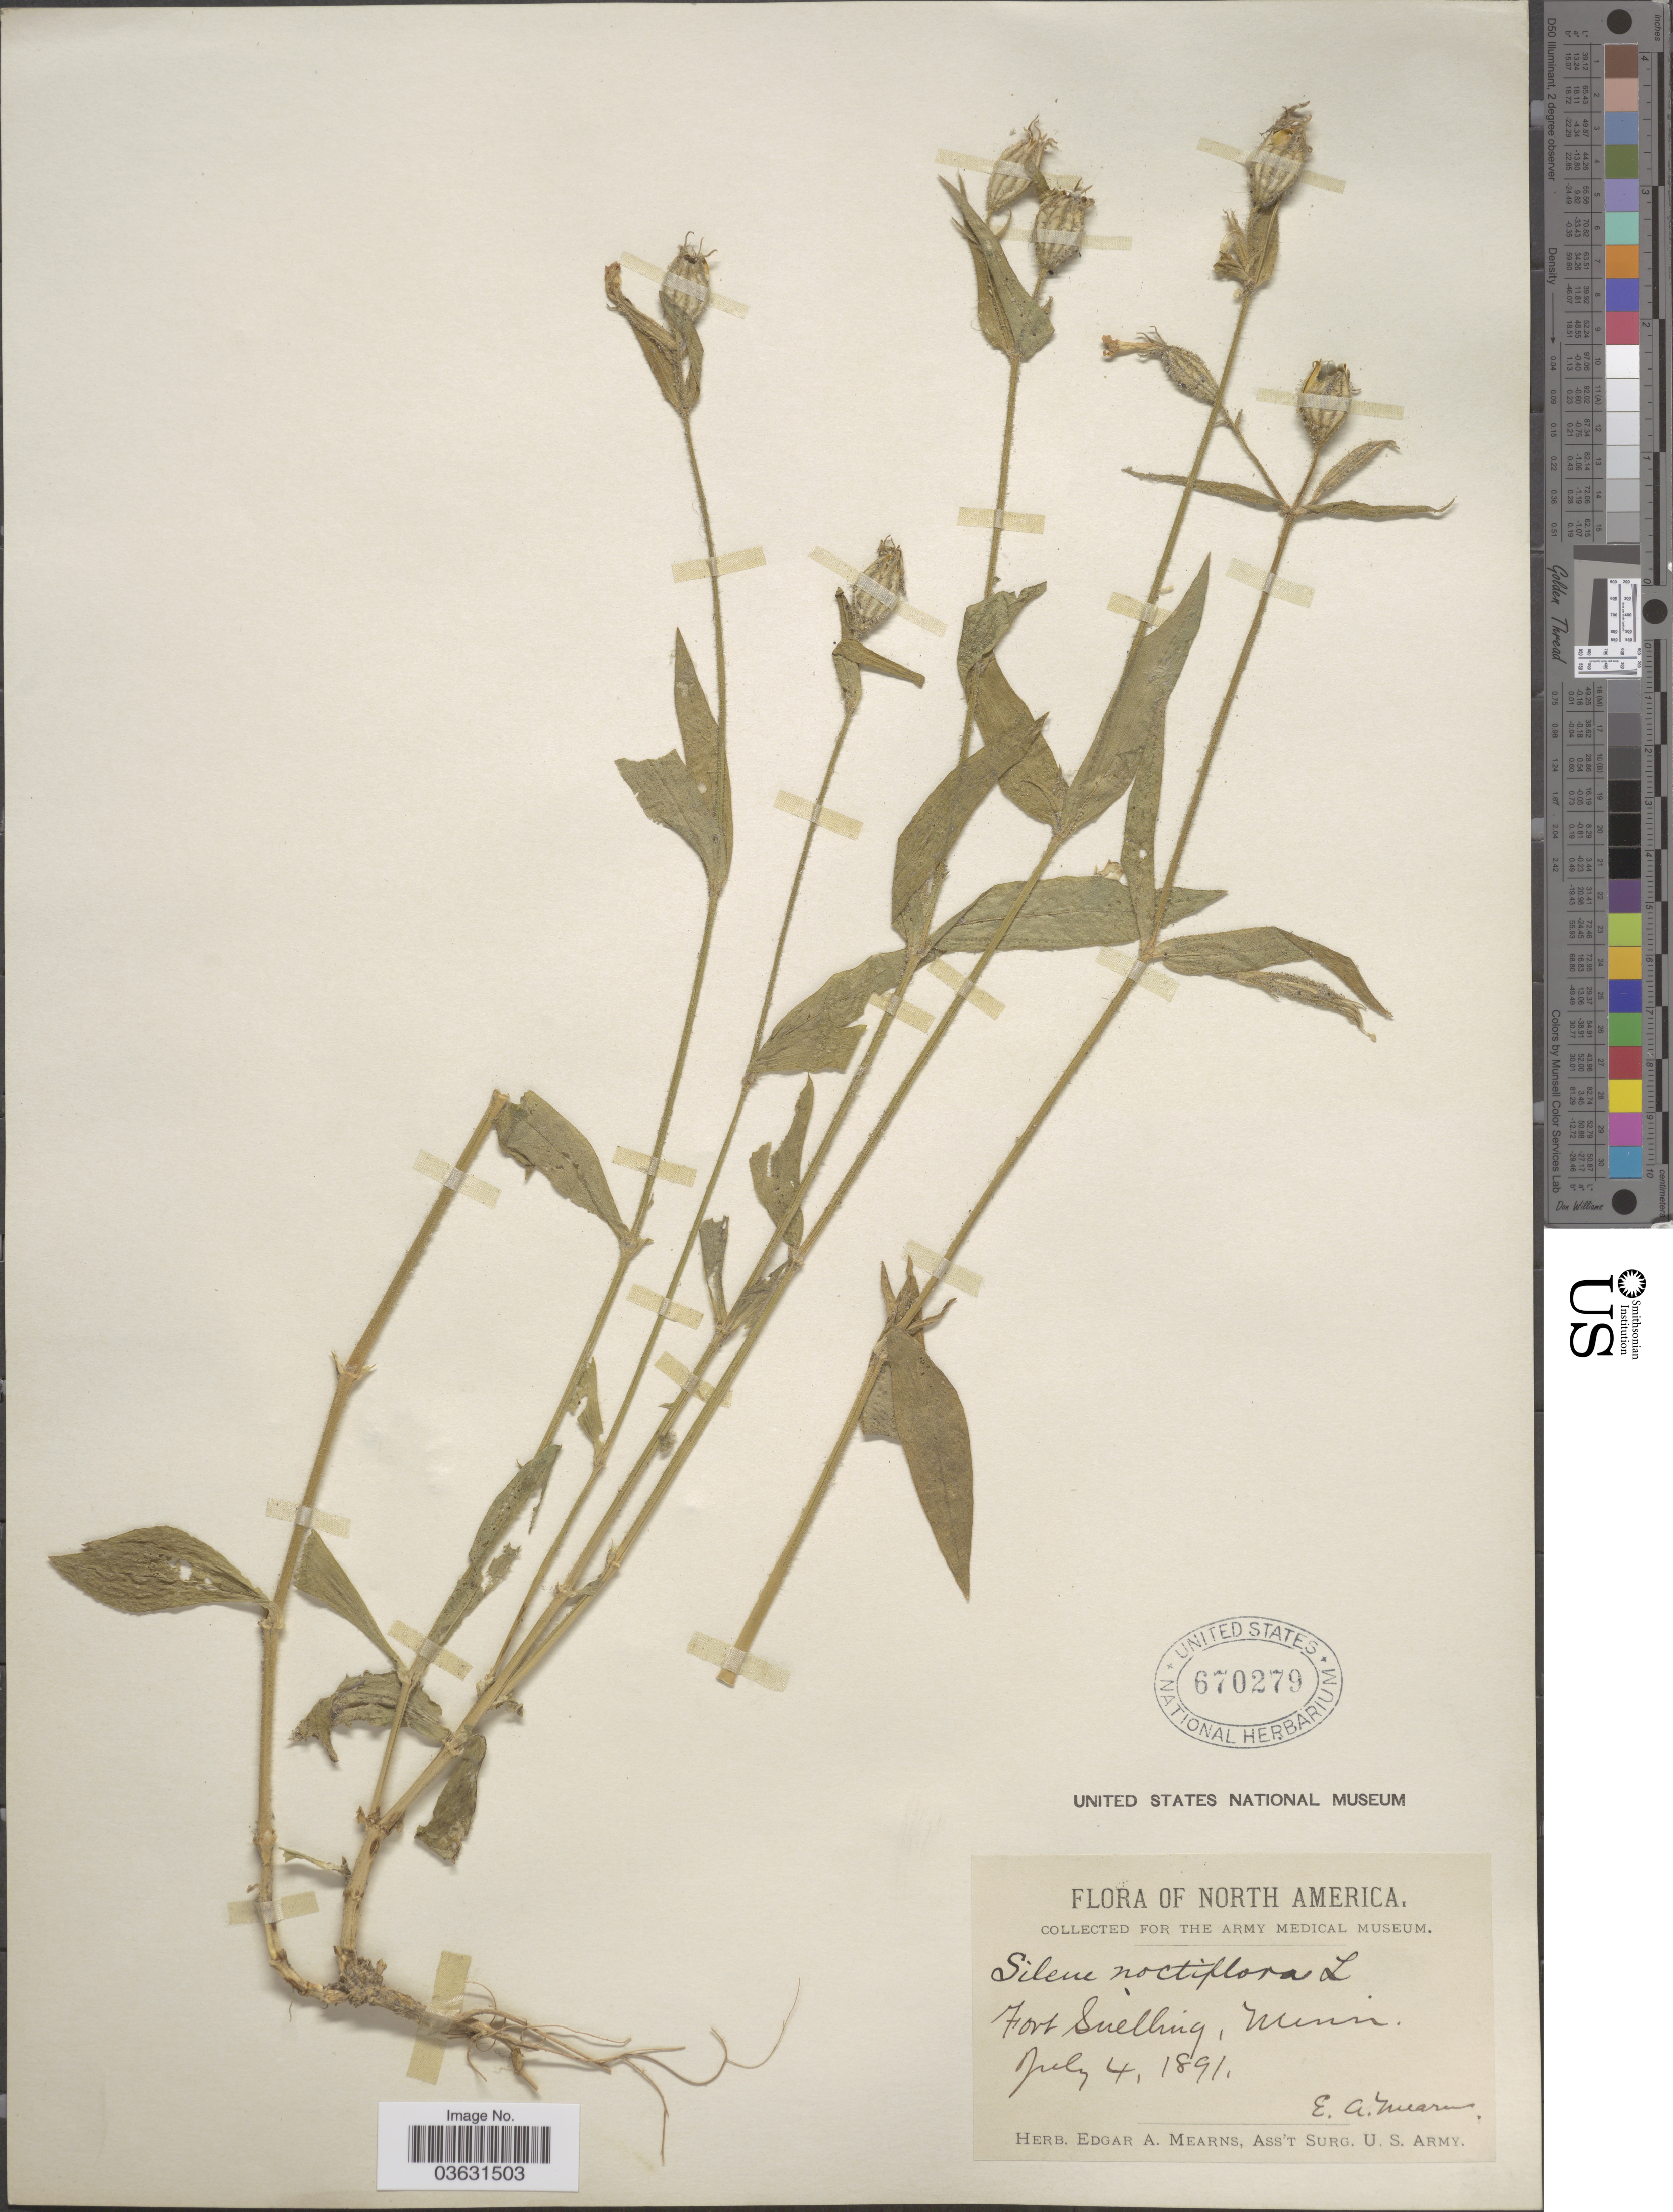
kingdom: Plantae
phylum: Tracheophyta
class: Magnoliopsida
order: Caryophyllales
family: Caryophyllaceae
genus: Silene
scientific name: Silene noctiflora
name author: L.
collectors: E. A. Mearns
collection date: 1891-07-04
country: United States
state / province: Minnesota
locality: Fort Snelling.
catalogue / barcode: US 670279